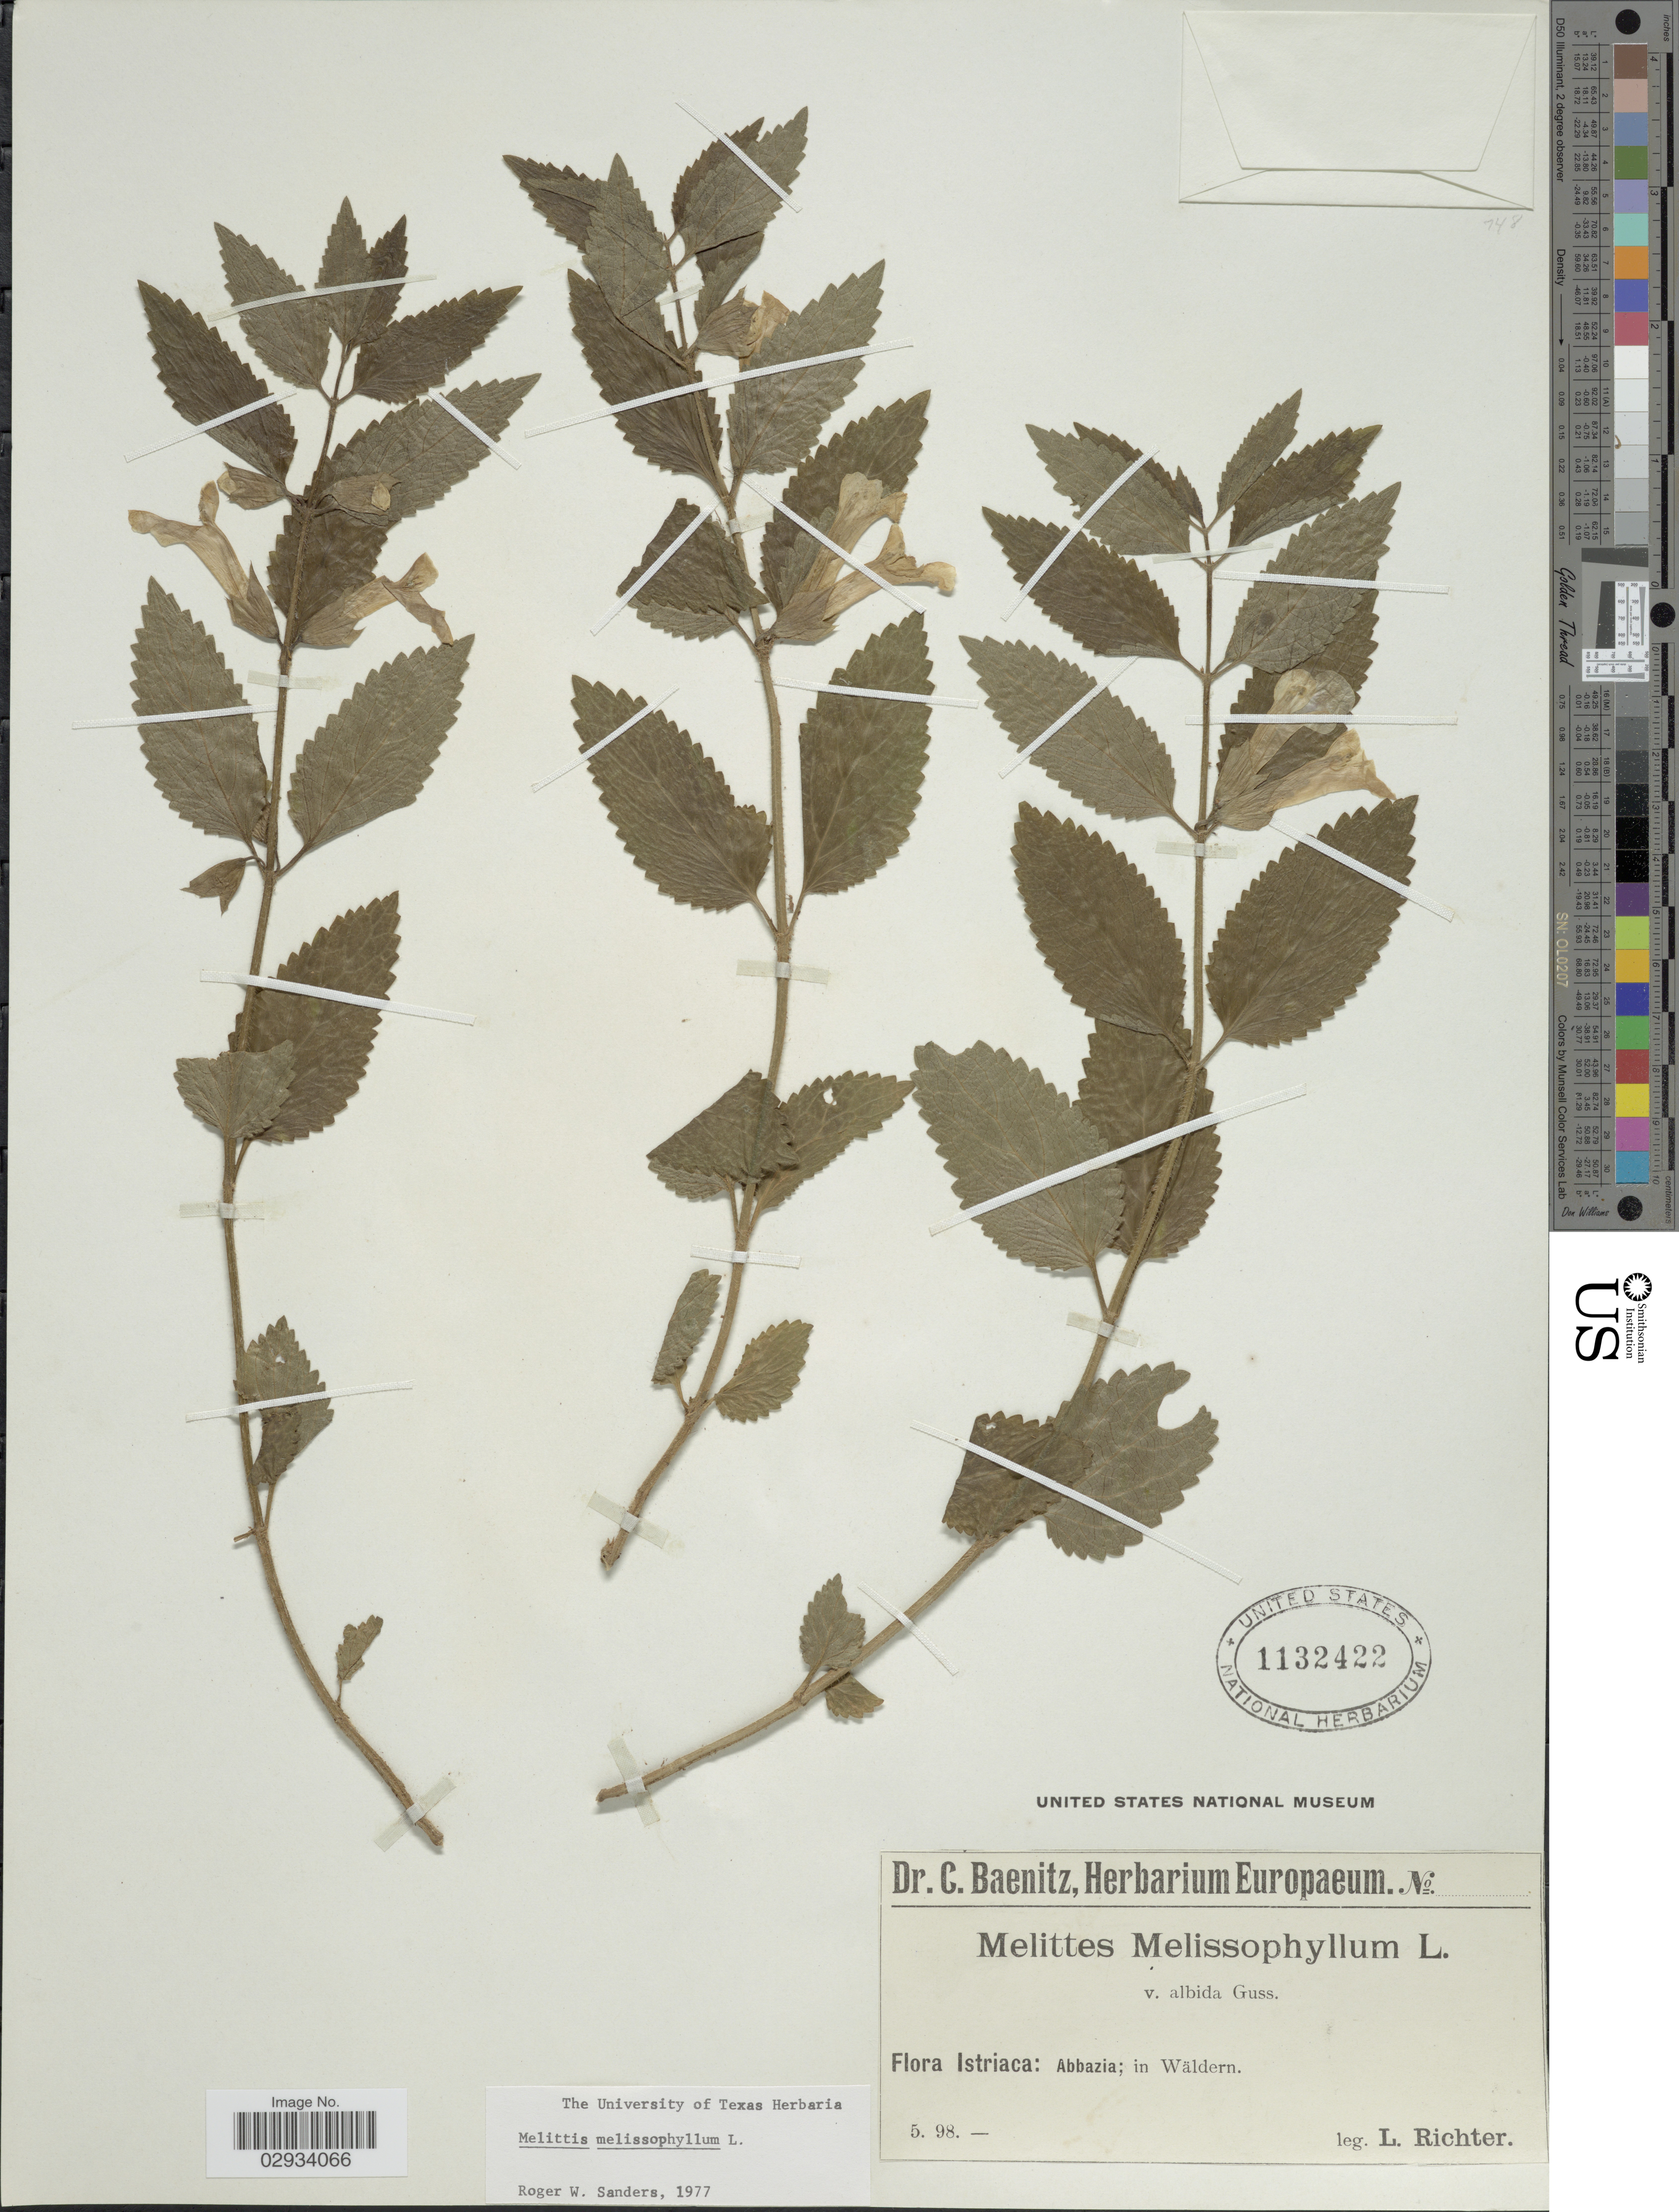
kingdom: Plantae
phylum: Tracheophyta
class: Magnoliopsida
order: Lamiales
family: Lamiaceae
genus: Melittis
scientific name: Melittis melissophyllum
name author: L.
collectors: L. Richter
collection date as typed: Transcribed d/m/y: /5/98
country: Croatia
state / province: Istria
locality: Istriaca: Abbazia; in Wäldern.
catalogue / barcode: US 1132422